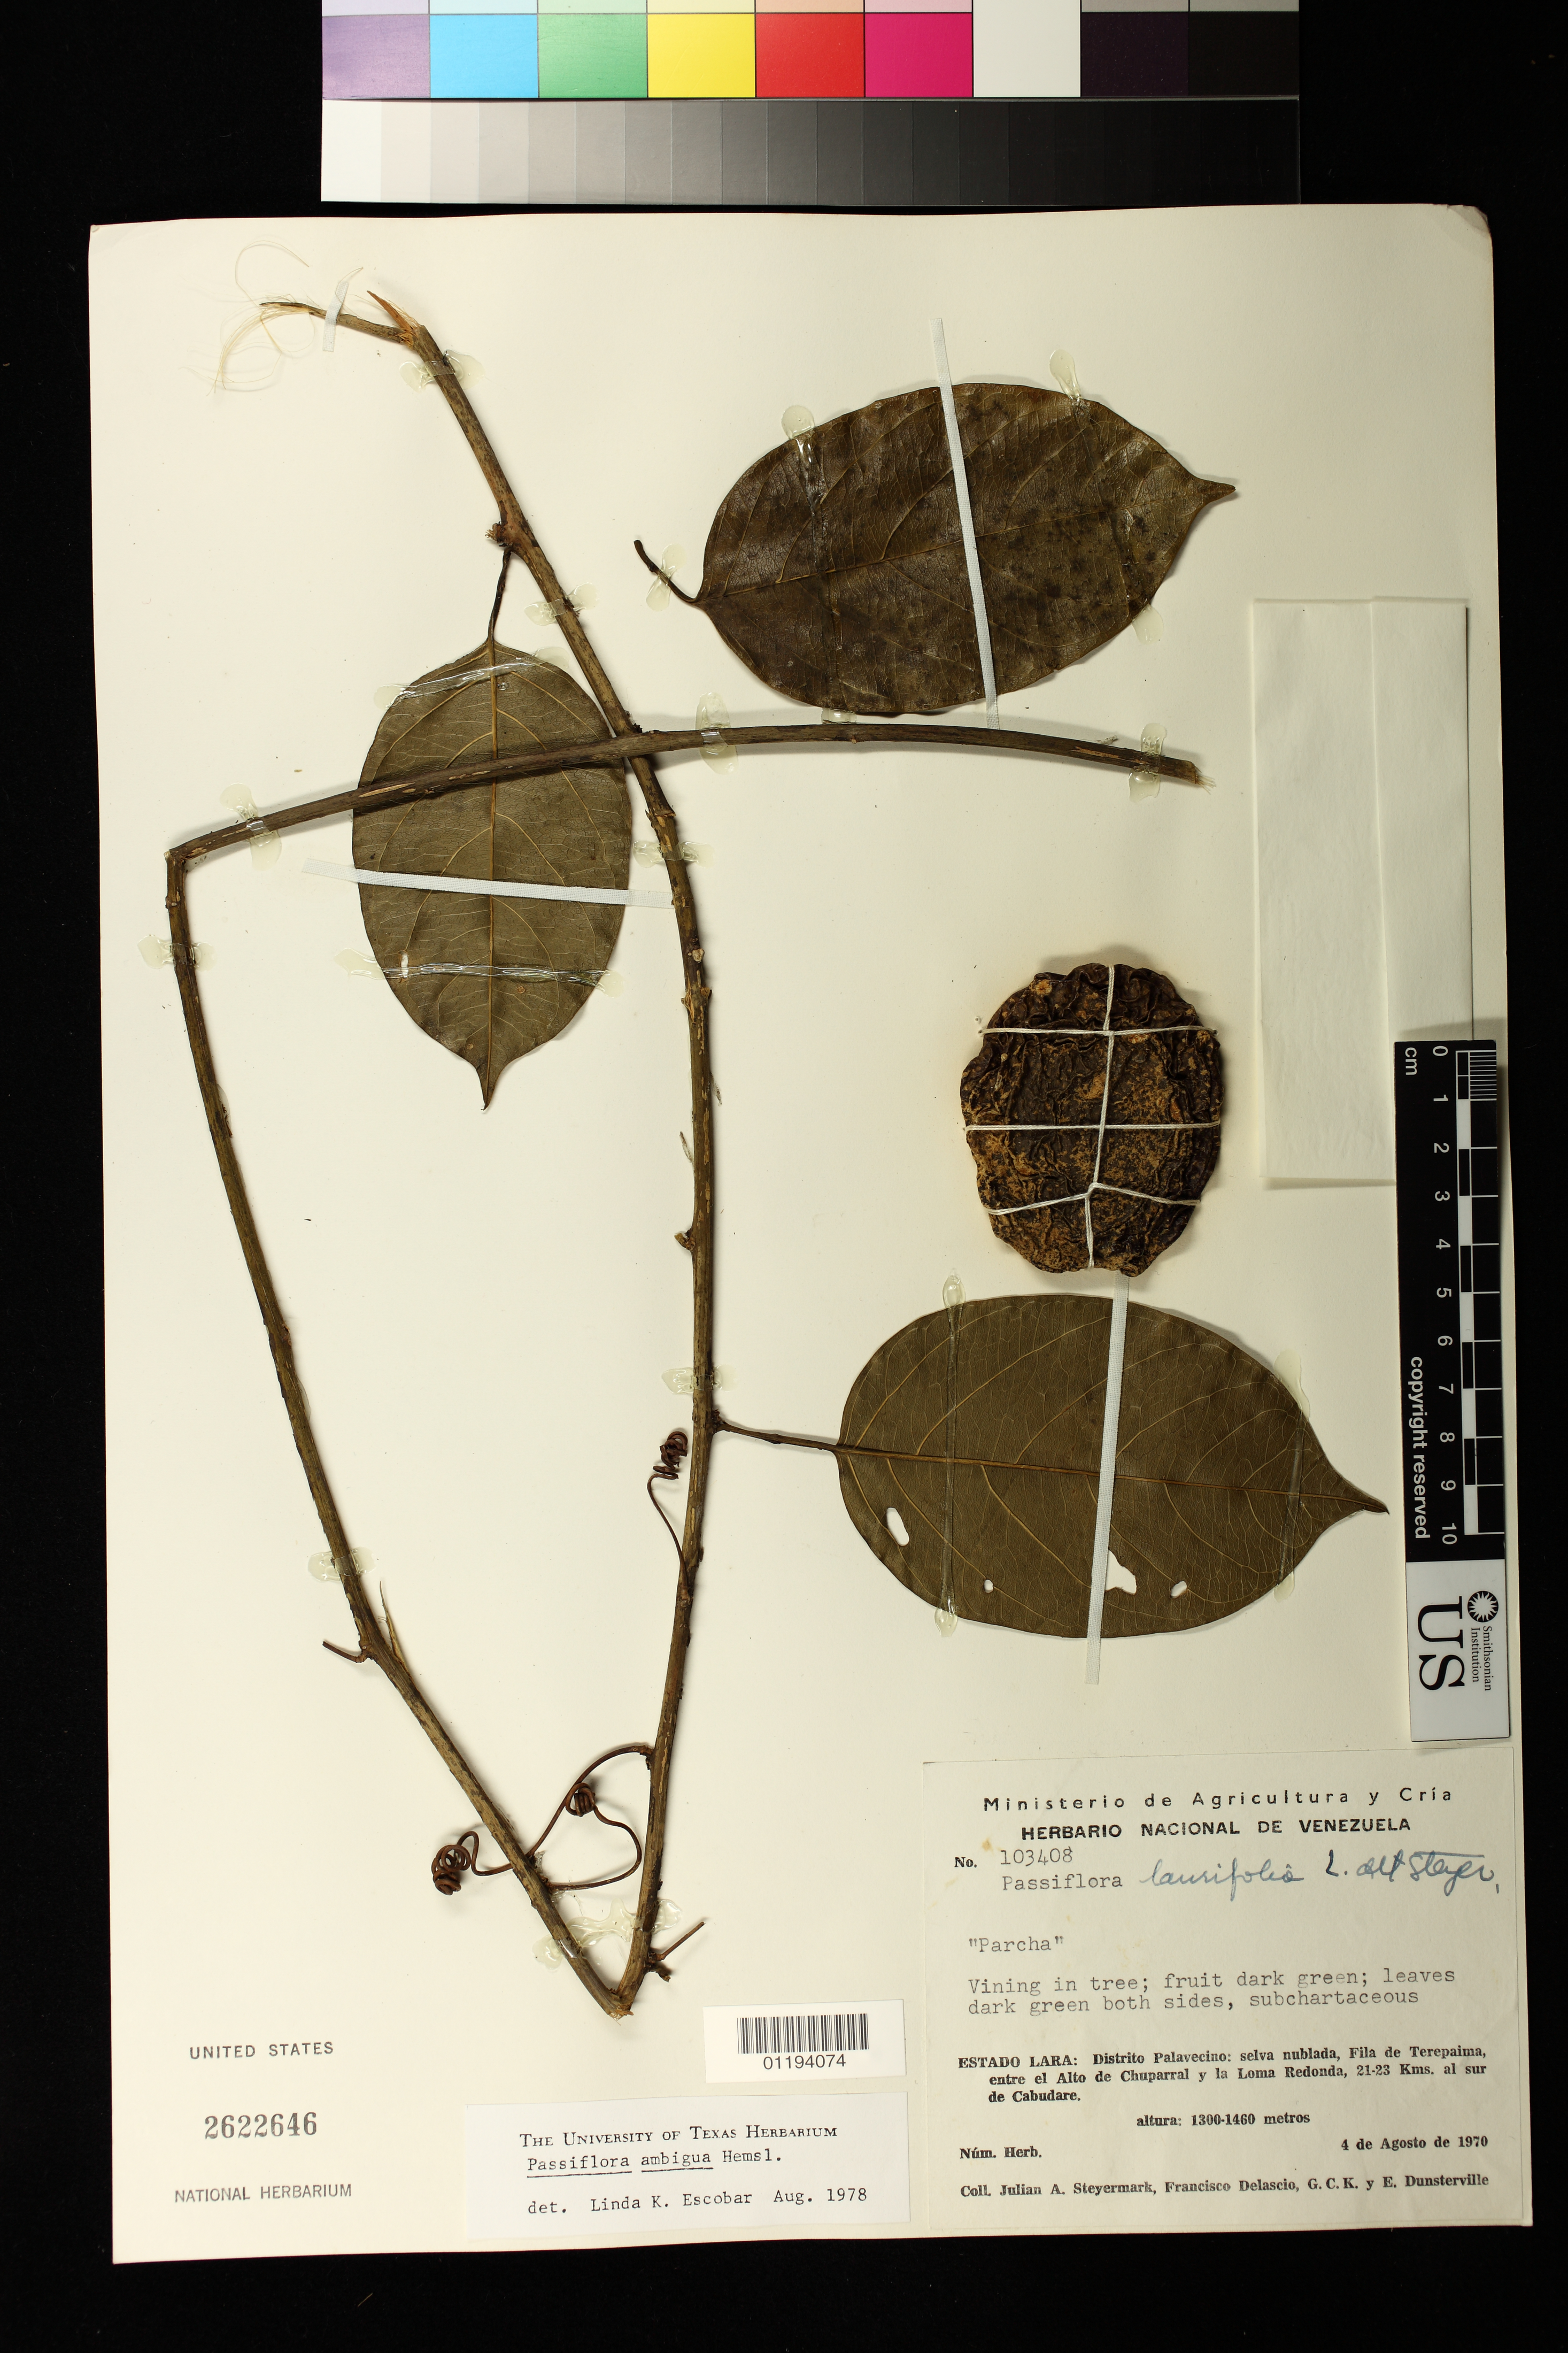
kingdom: Plantae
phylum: Tracheophyta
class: Magnoliopsida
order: Malpighiales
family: Passifloraceae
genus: Passiflora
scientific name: Passiflora ambigua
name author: Hemsl.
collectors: J. Steyermark, F. Delascio C., E. Dunsterville & G. C. K. Dunsterville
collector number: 103408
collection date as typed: Aug 4 1970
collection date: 1970-08-04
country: Venezuela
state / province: Lara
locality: Estado Lara: Distrito Palavecino: selva nublada, Fila de Terepaima, entre el Alto de Chuparral y la Loma Redonda, 21-23 Kms. al sur de Cabudare.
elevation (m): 1300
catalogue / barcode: US 2622646